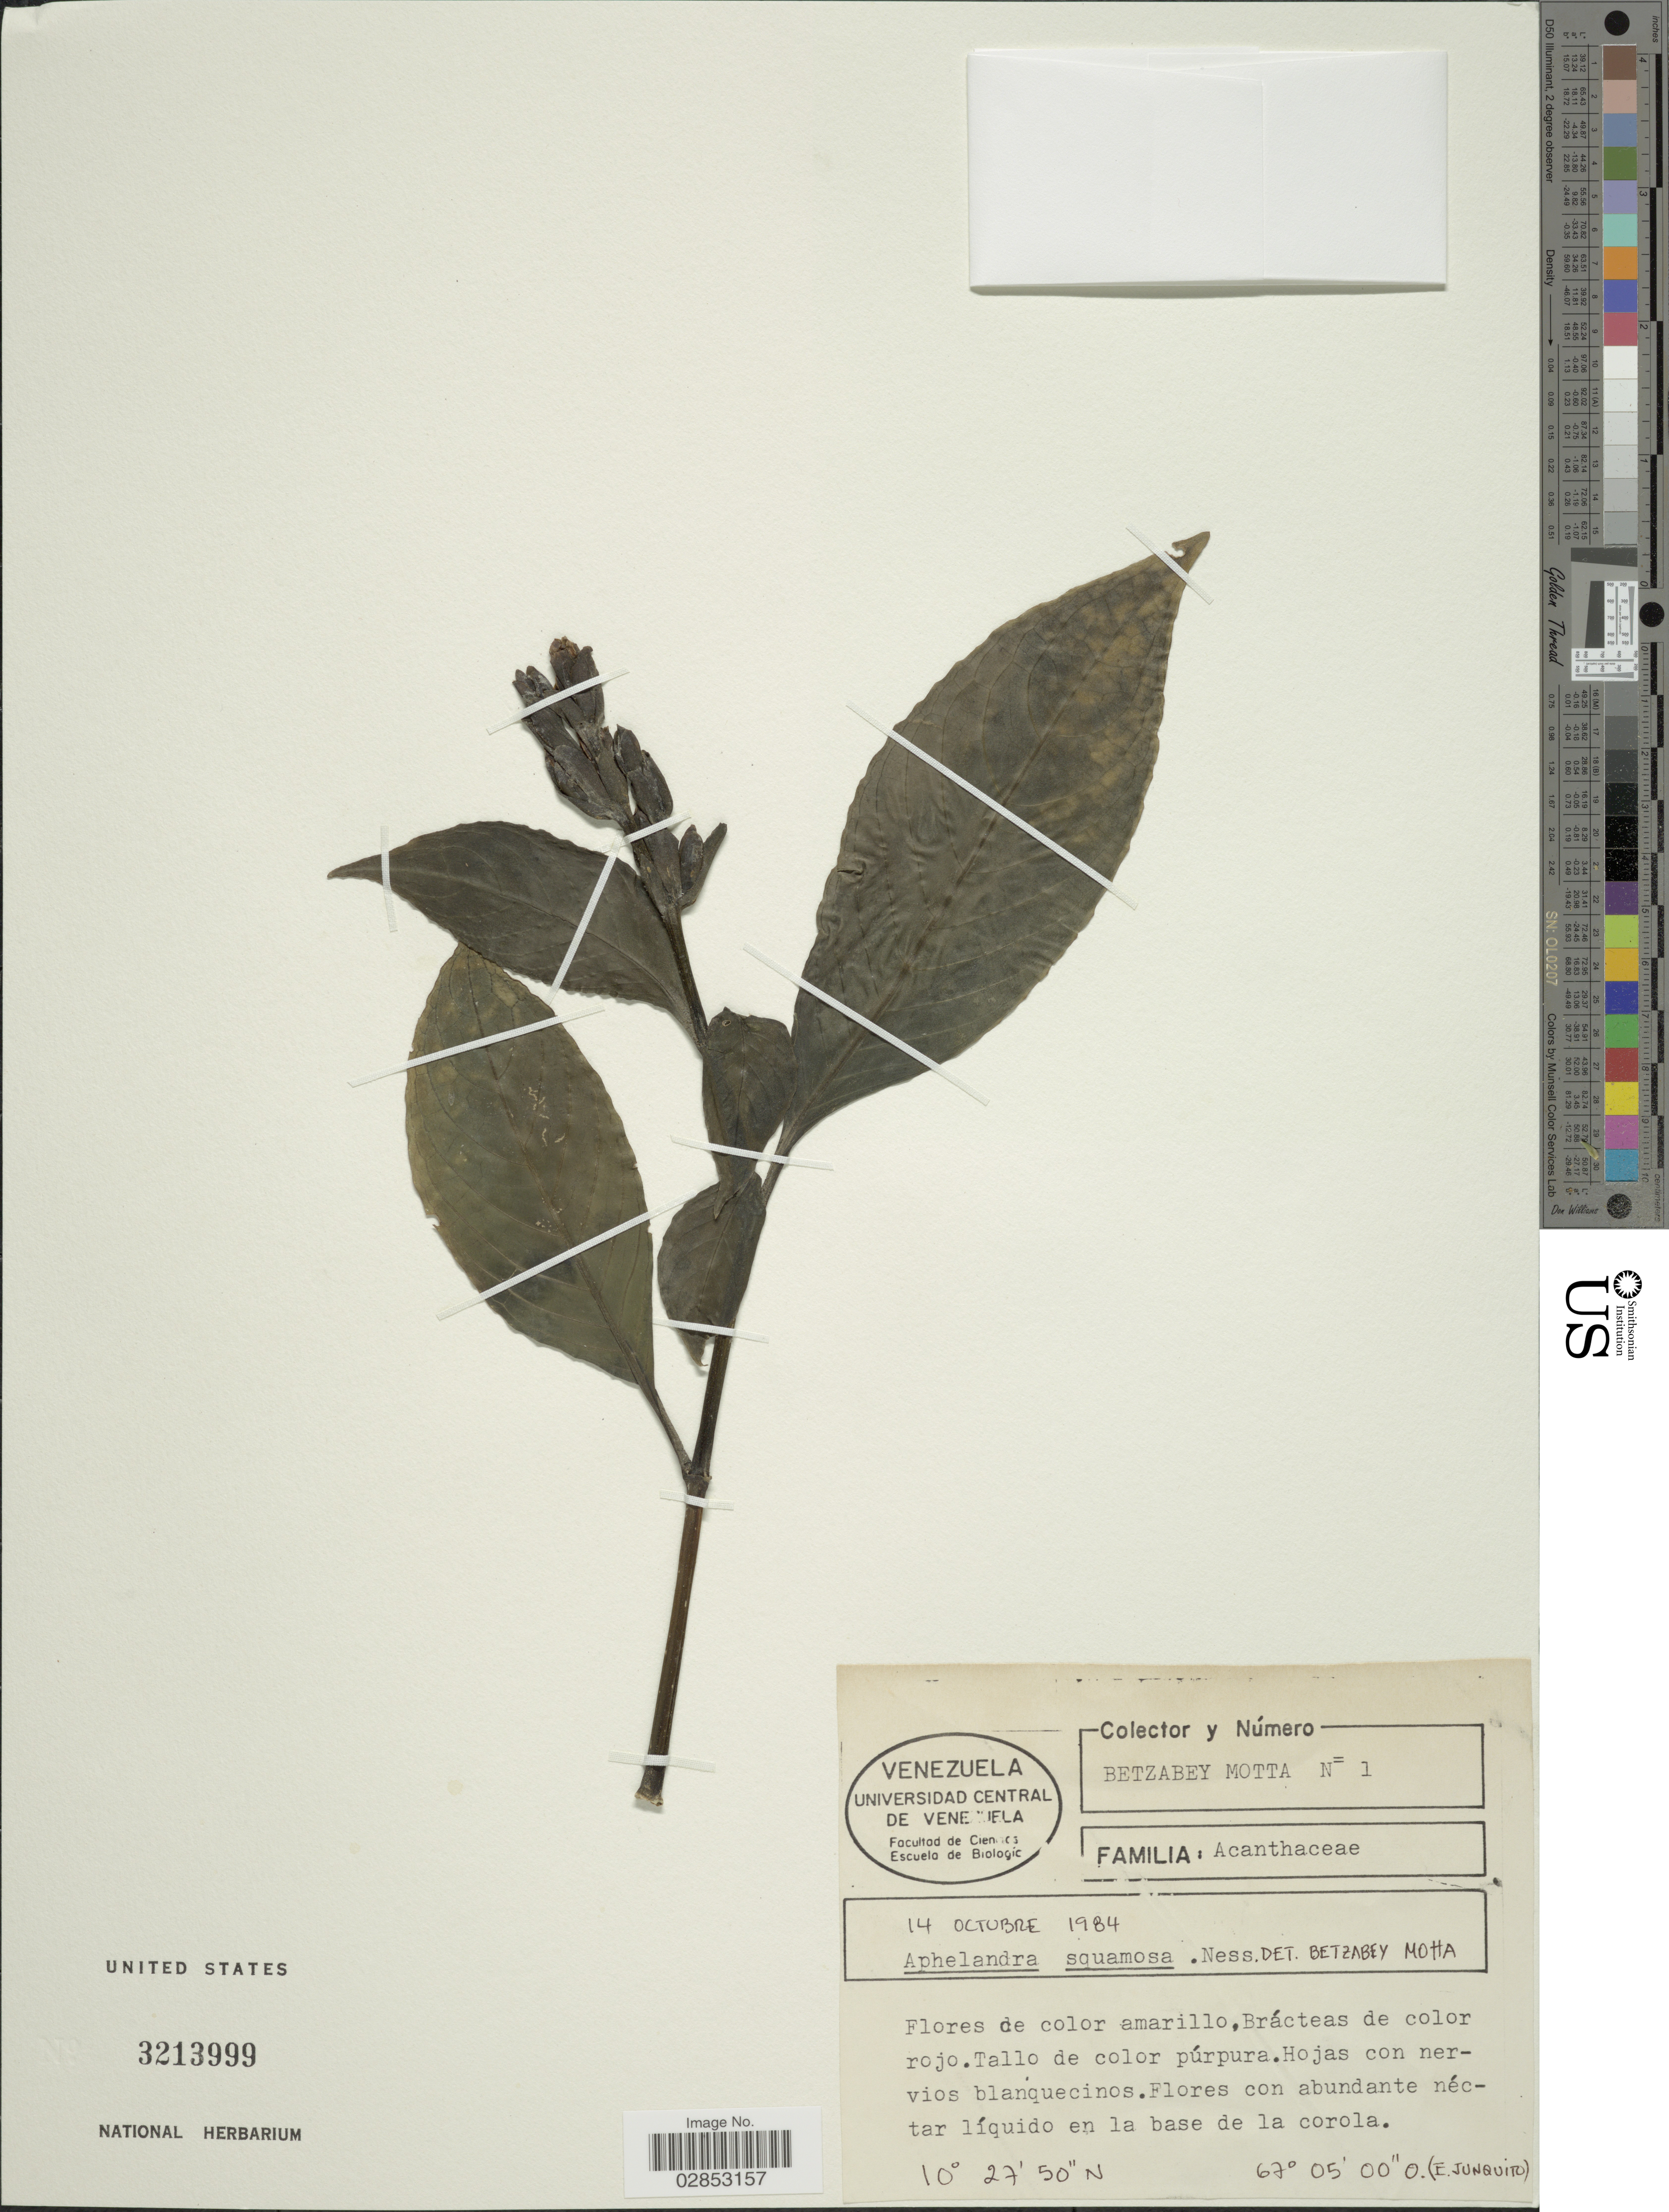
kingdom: Plantae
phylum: Tracheophyta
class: Magnoliopsida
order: Lamiales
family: Acanthaceae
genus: Sanchezia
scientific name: Sanchezia parvibracteata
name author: Sprague & Hutch.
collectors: B. Motta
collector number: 1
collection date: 1984-10-14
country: Venezuela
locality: E. Junquito.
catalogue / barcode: US 3213999